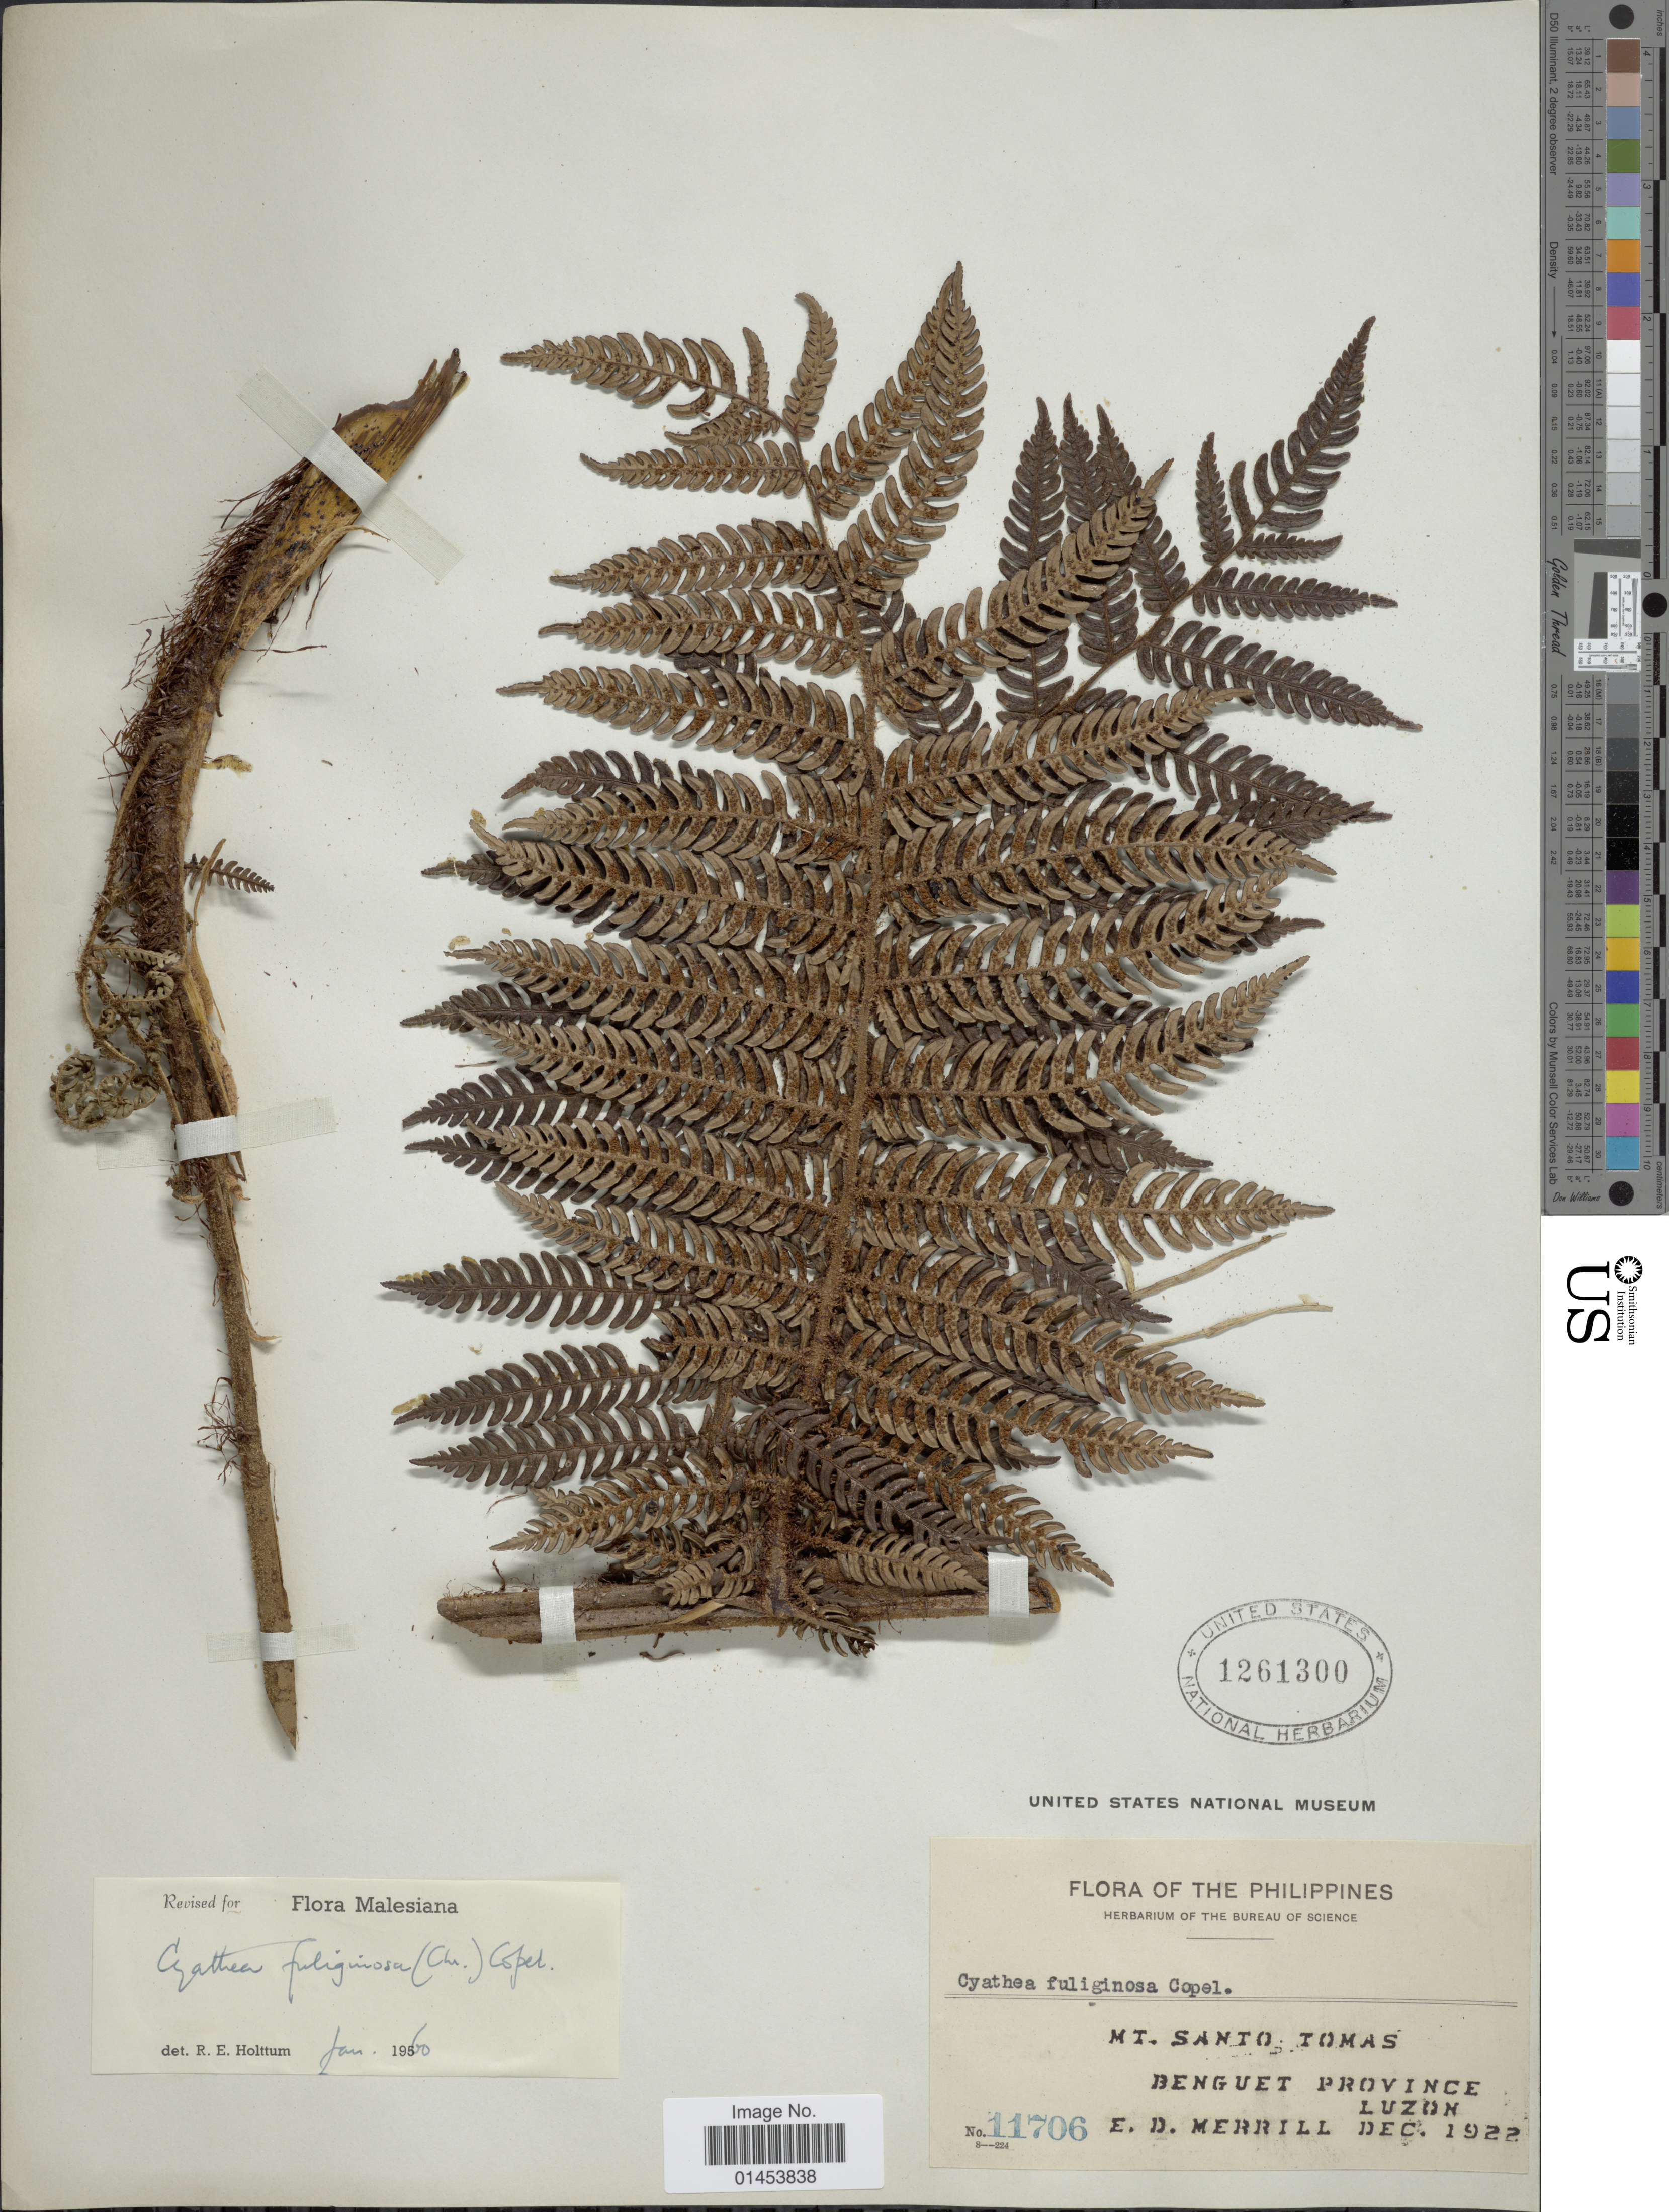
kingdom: Plantae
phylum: Tracheophyta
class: Polypodiopsida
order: Cyatheales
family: Cyatheaceae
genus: Cyathea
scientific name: Cyathea fuliginosa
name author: (Christ) Copel.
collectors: E. D. Merrill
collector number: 11706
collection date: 1922-12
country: Philippines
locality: Mt. Santo Tomas, Benguet province, Luzon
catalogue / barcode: US 1261300